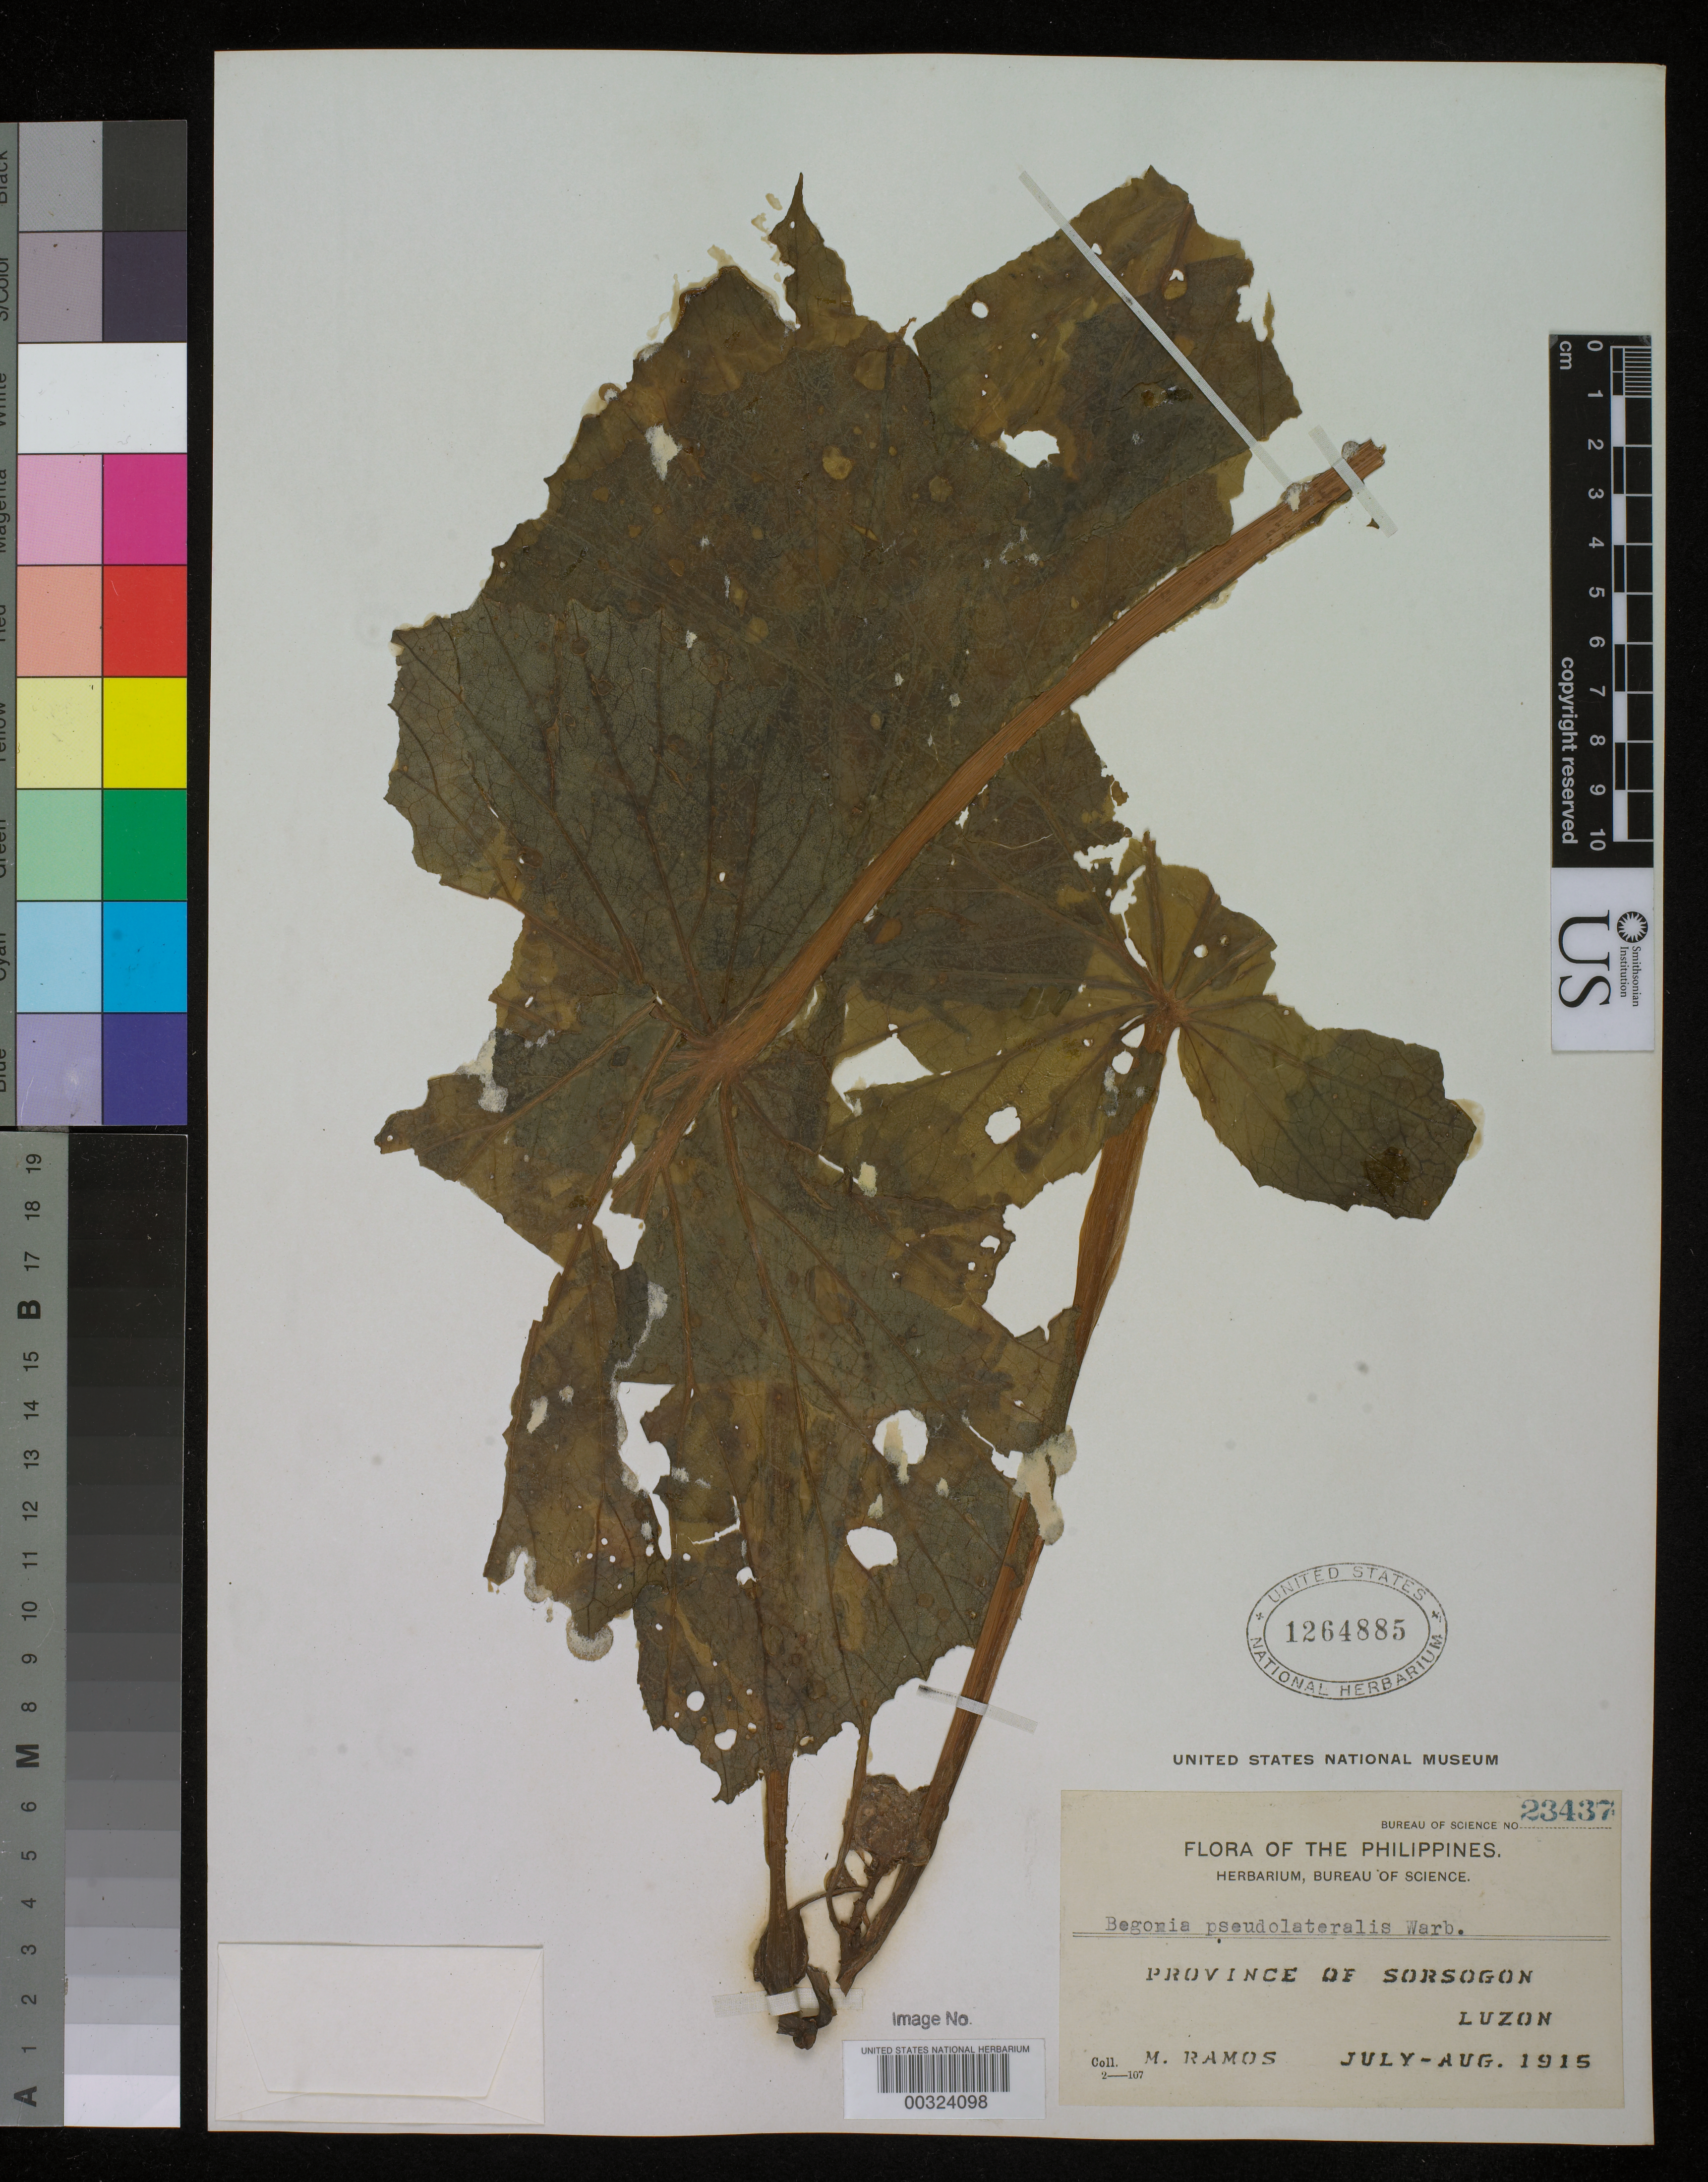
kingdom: Plantae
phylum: Tracheophyta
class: Magnoliopsida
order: Cucurbitales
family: Begoniaceae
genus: Begonia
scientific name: Begonia pseudolateralis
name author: Warb.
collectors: M. Ramos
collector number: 23437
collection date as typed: Jul 1915 to -- Aug 1915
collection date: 1915-07/1915-08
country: Philippines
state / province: Bicol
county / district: Sorsogon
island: Luzon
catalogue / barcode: US 1264885